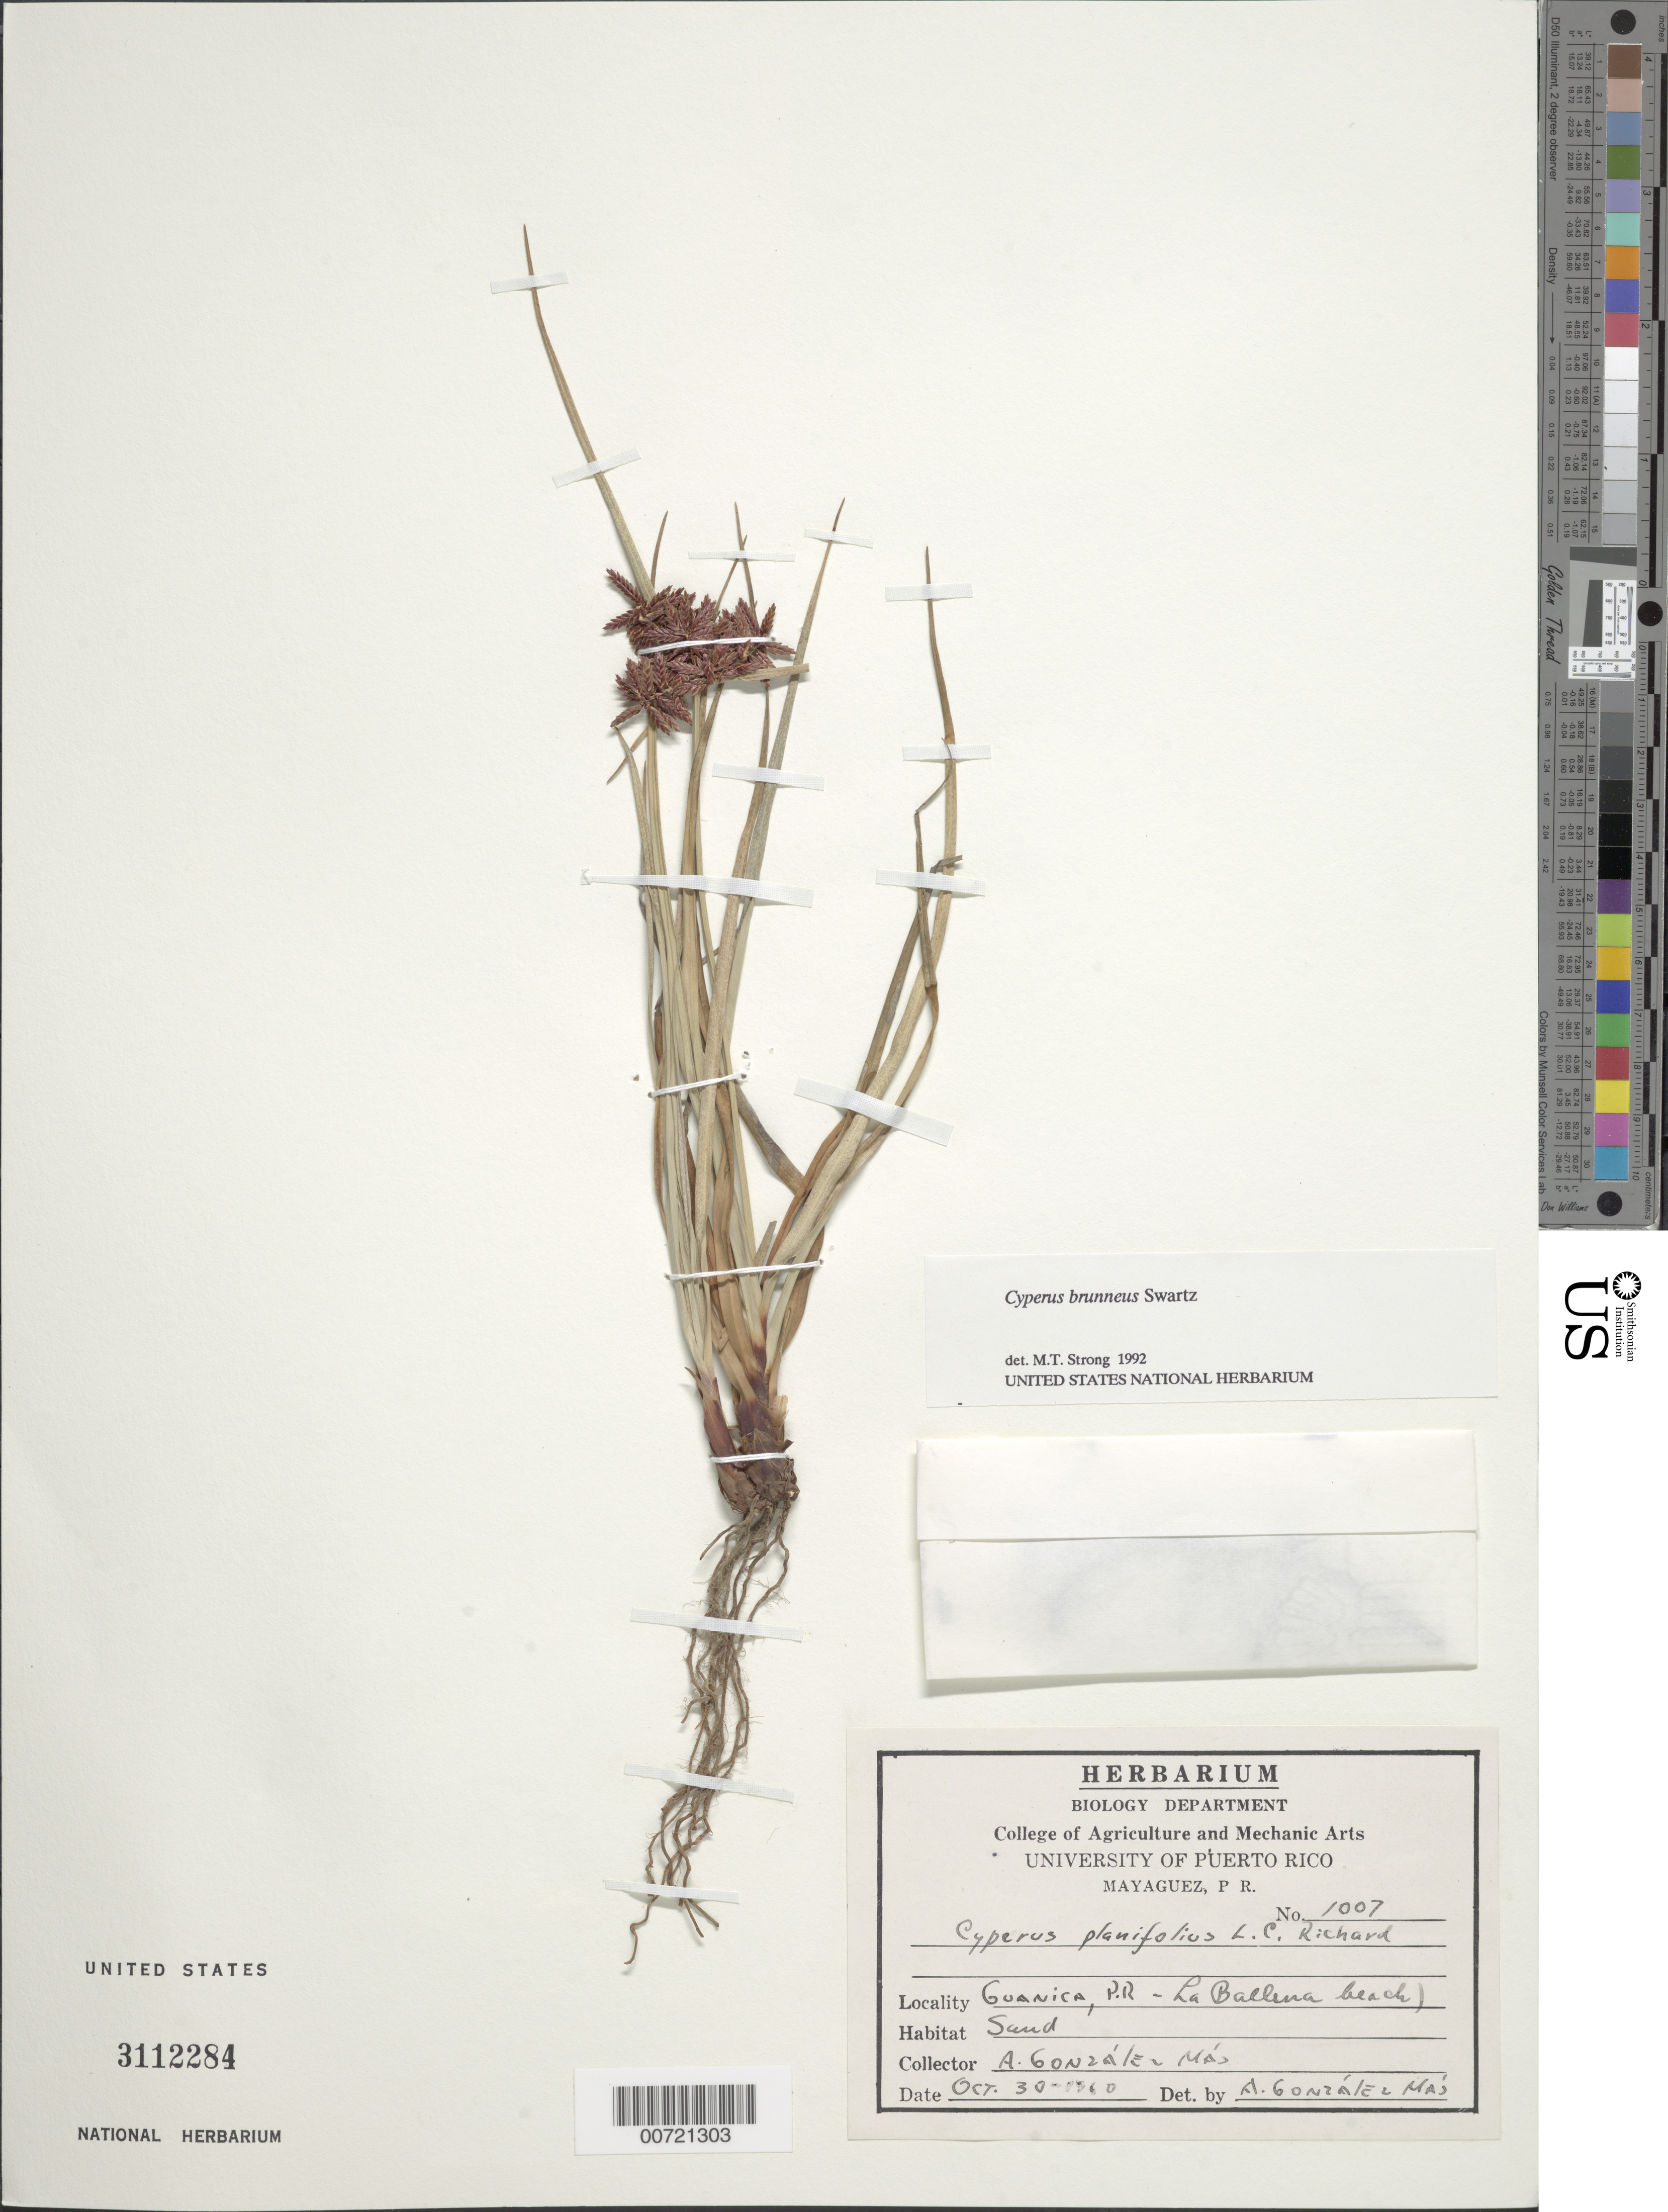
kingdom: Plantae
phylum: Tracheophyta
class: Liliopsida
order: Poales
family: Cyperaceae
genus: Cyperus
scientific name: Cyperus brunneus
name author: Sw.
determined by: Strong, M. T., (US), Smithsonian Institution - National Museum of Natural History (UNITED STATES)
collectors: A. González Más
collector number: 1007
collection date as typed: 30 Oct 1960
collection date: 1960-10-30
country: Puerto Rico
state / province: Guánica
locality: Guanica: La Ballena Beach.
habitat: In sand on rocks.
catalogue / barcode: US 3112284